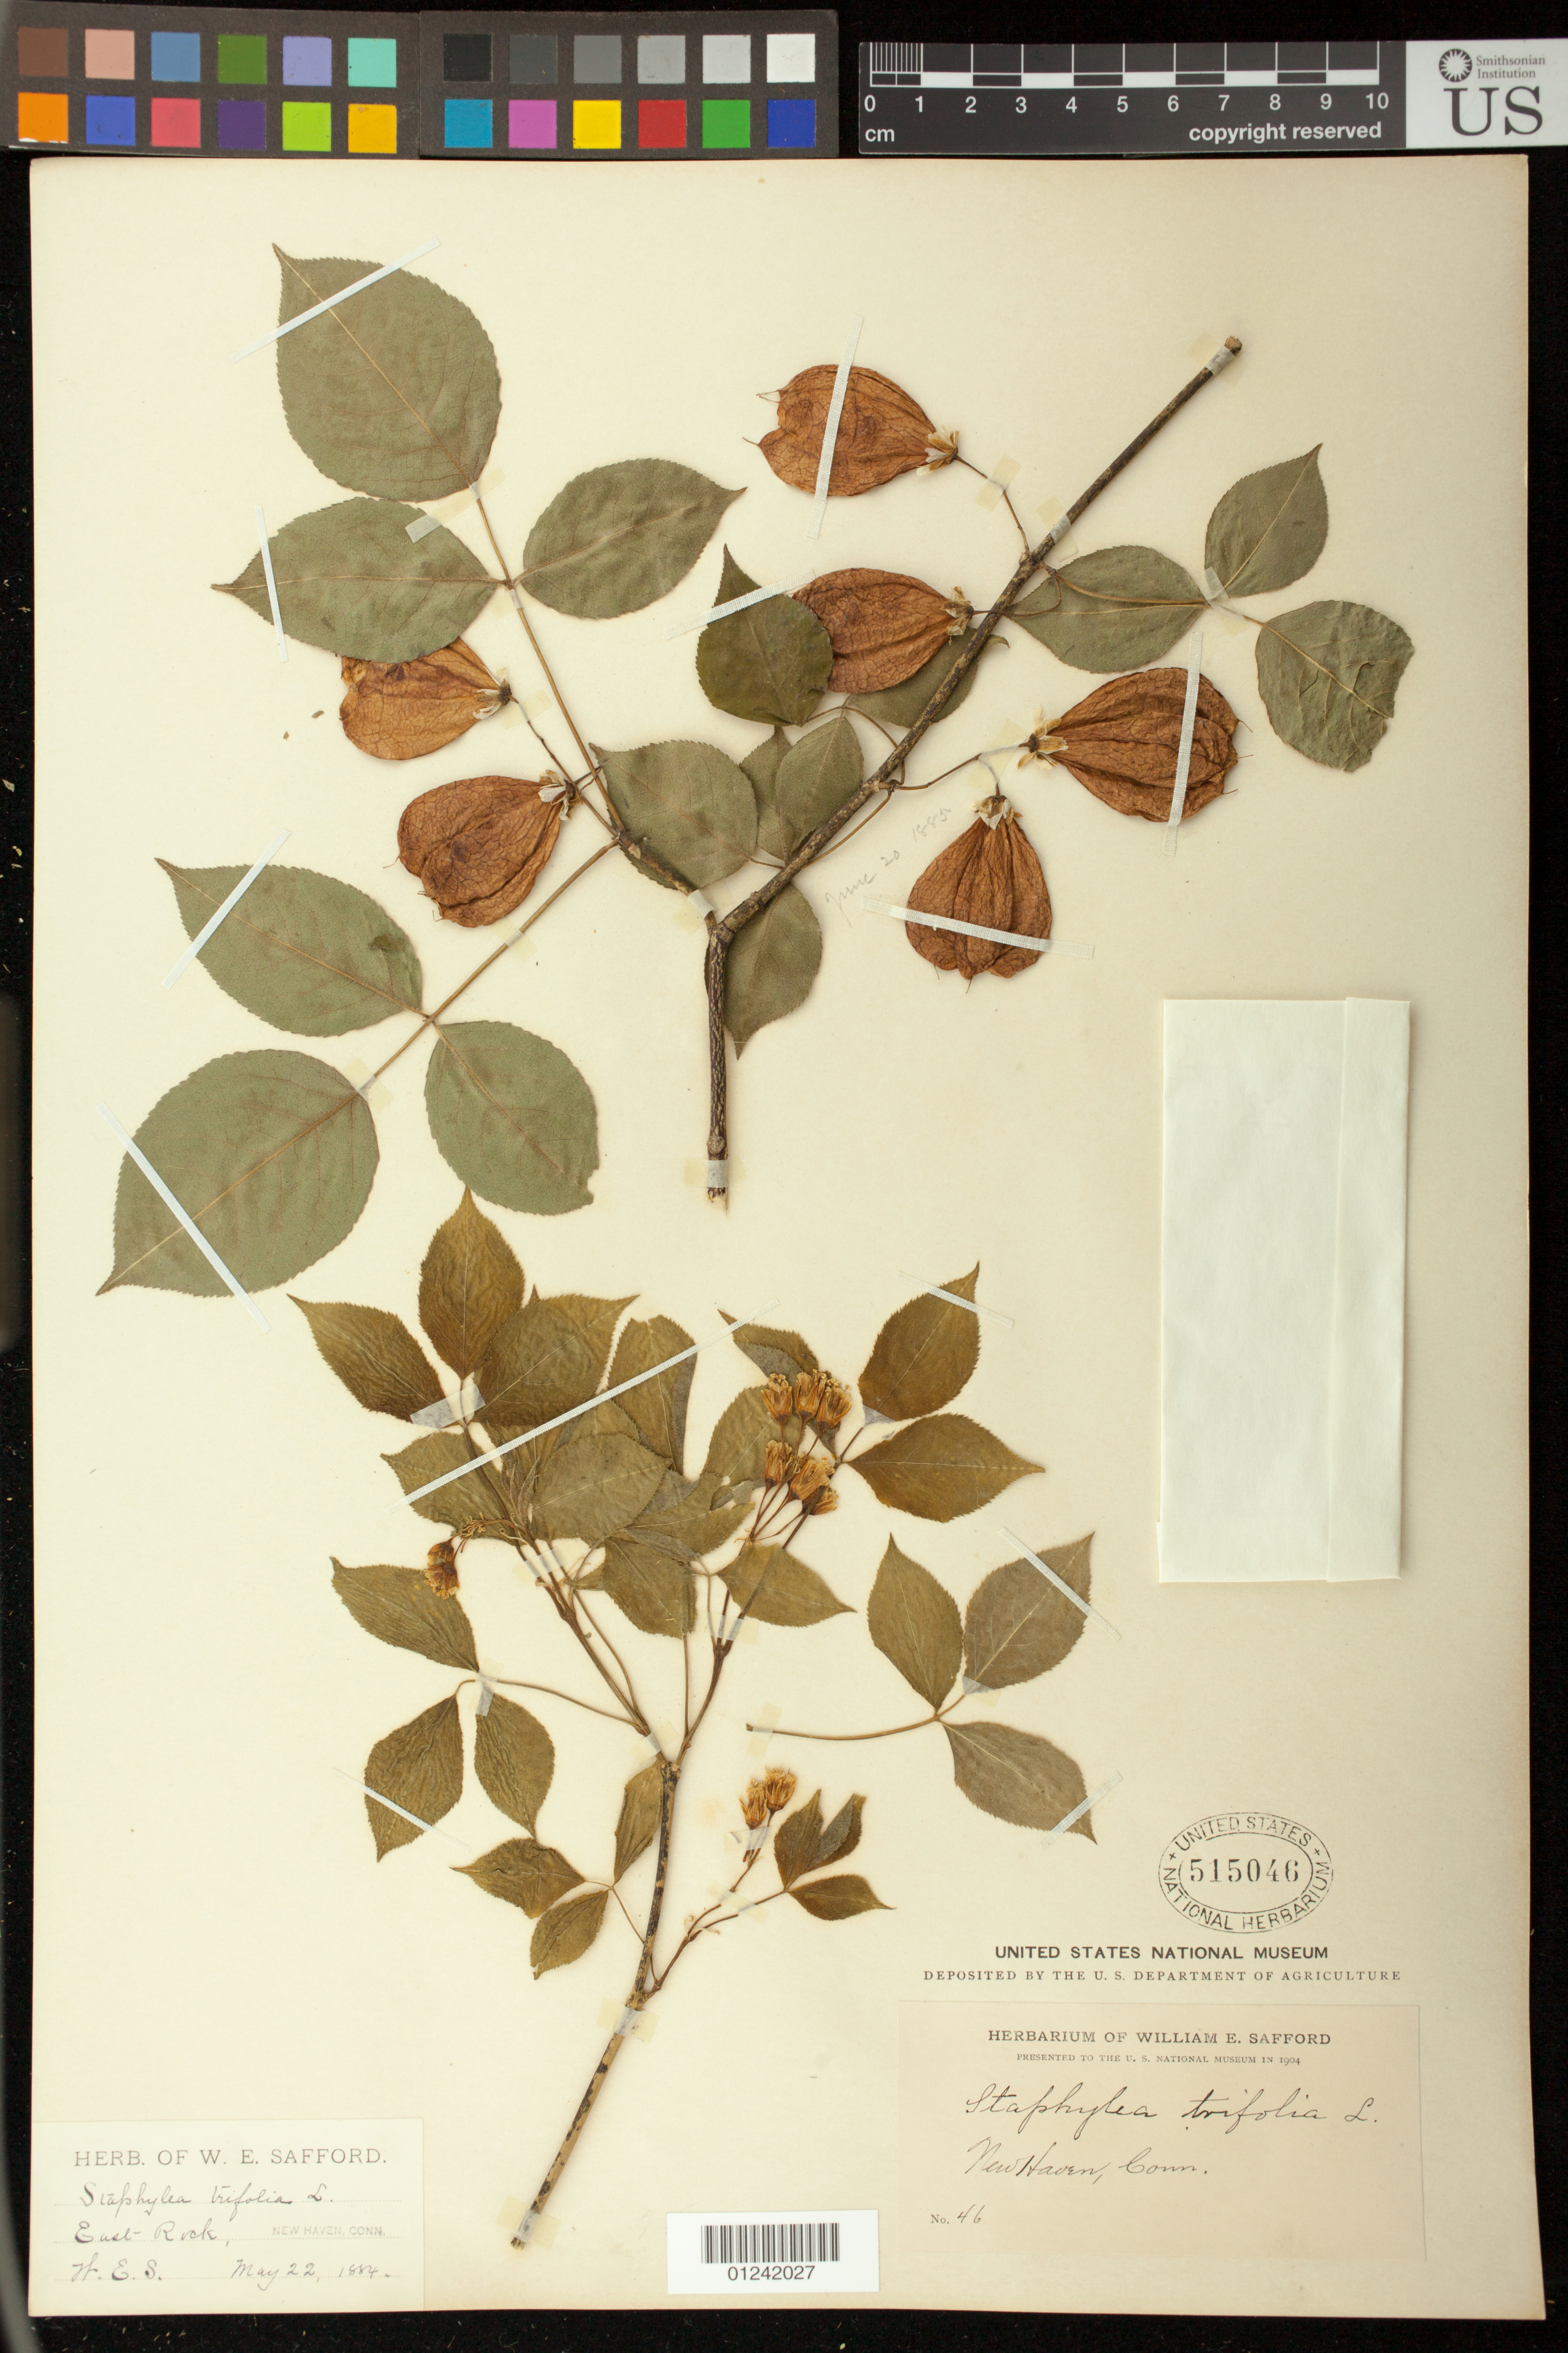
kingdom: Plantae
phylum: Tracheophyta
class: Magnoliopsida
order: Crossosomatales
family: Staphyleaceae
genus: Staphylea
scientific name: Staphylea trifolia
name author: L.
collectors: W. E. Safford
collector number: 46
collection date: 1884-05-22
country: United States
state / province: Connecticut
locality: East Rock. New Haven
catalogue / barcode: US 515046